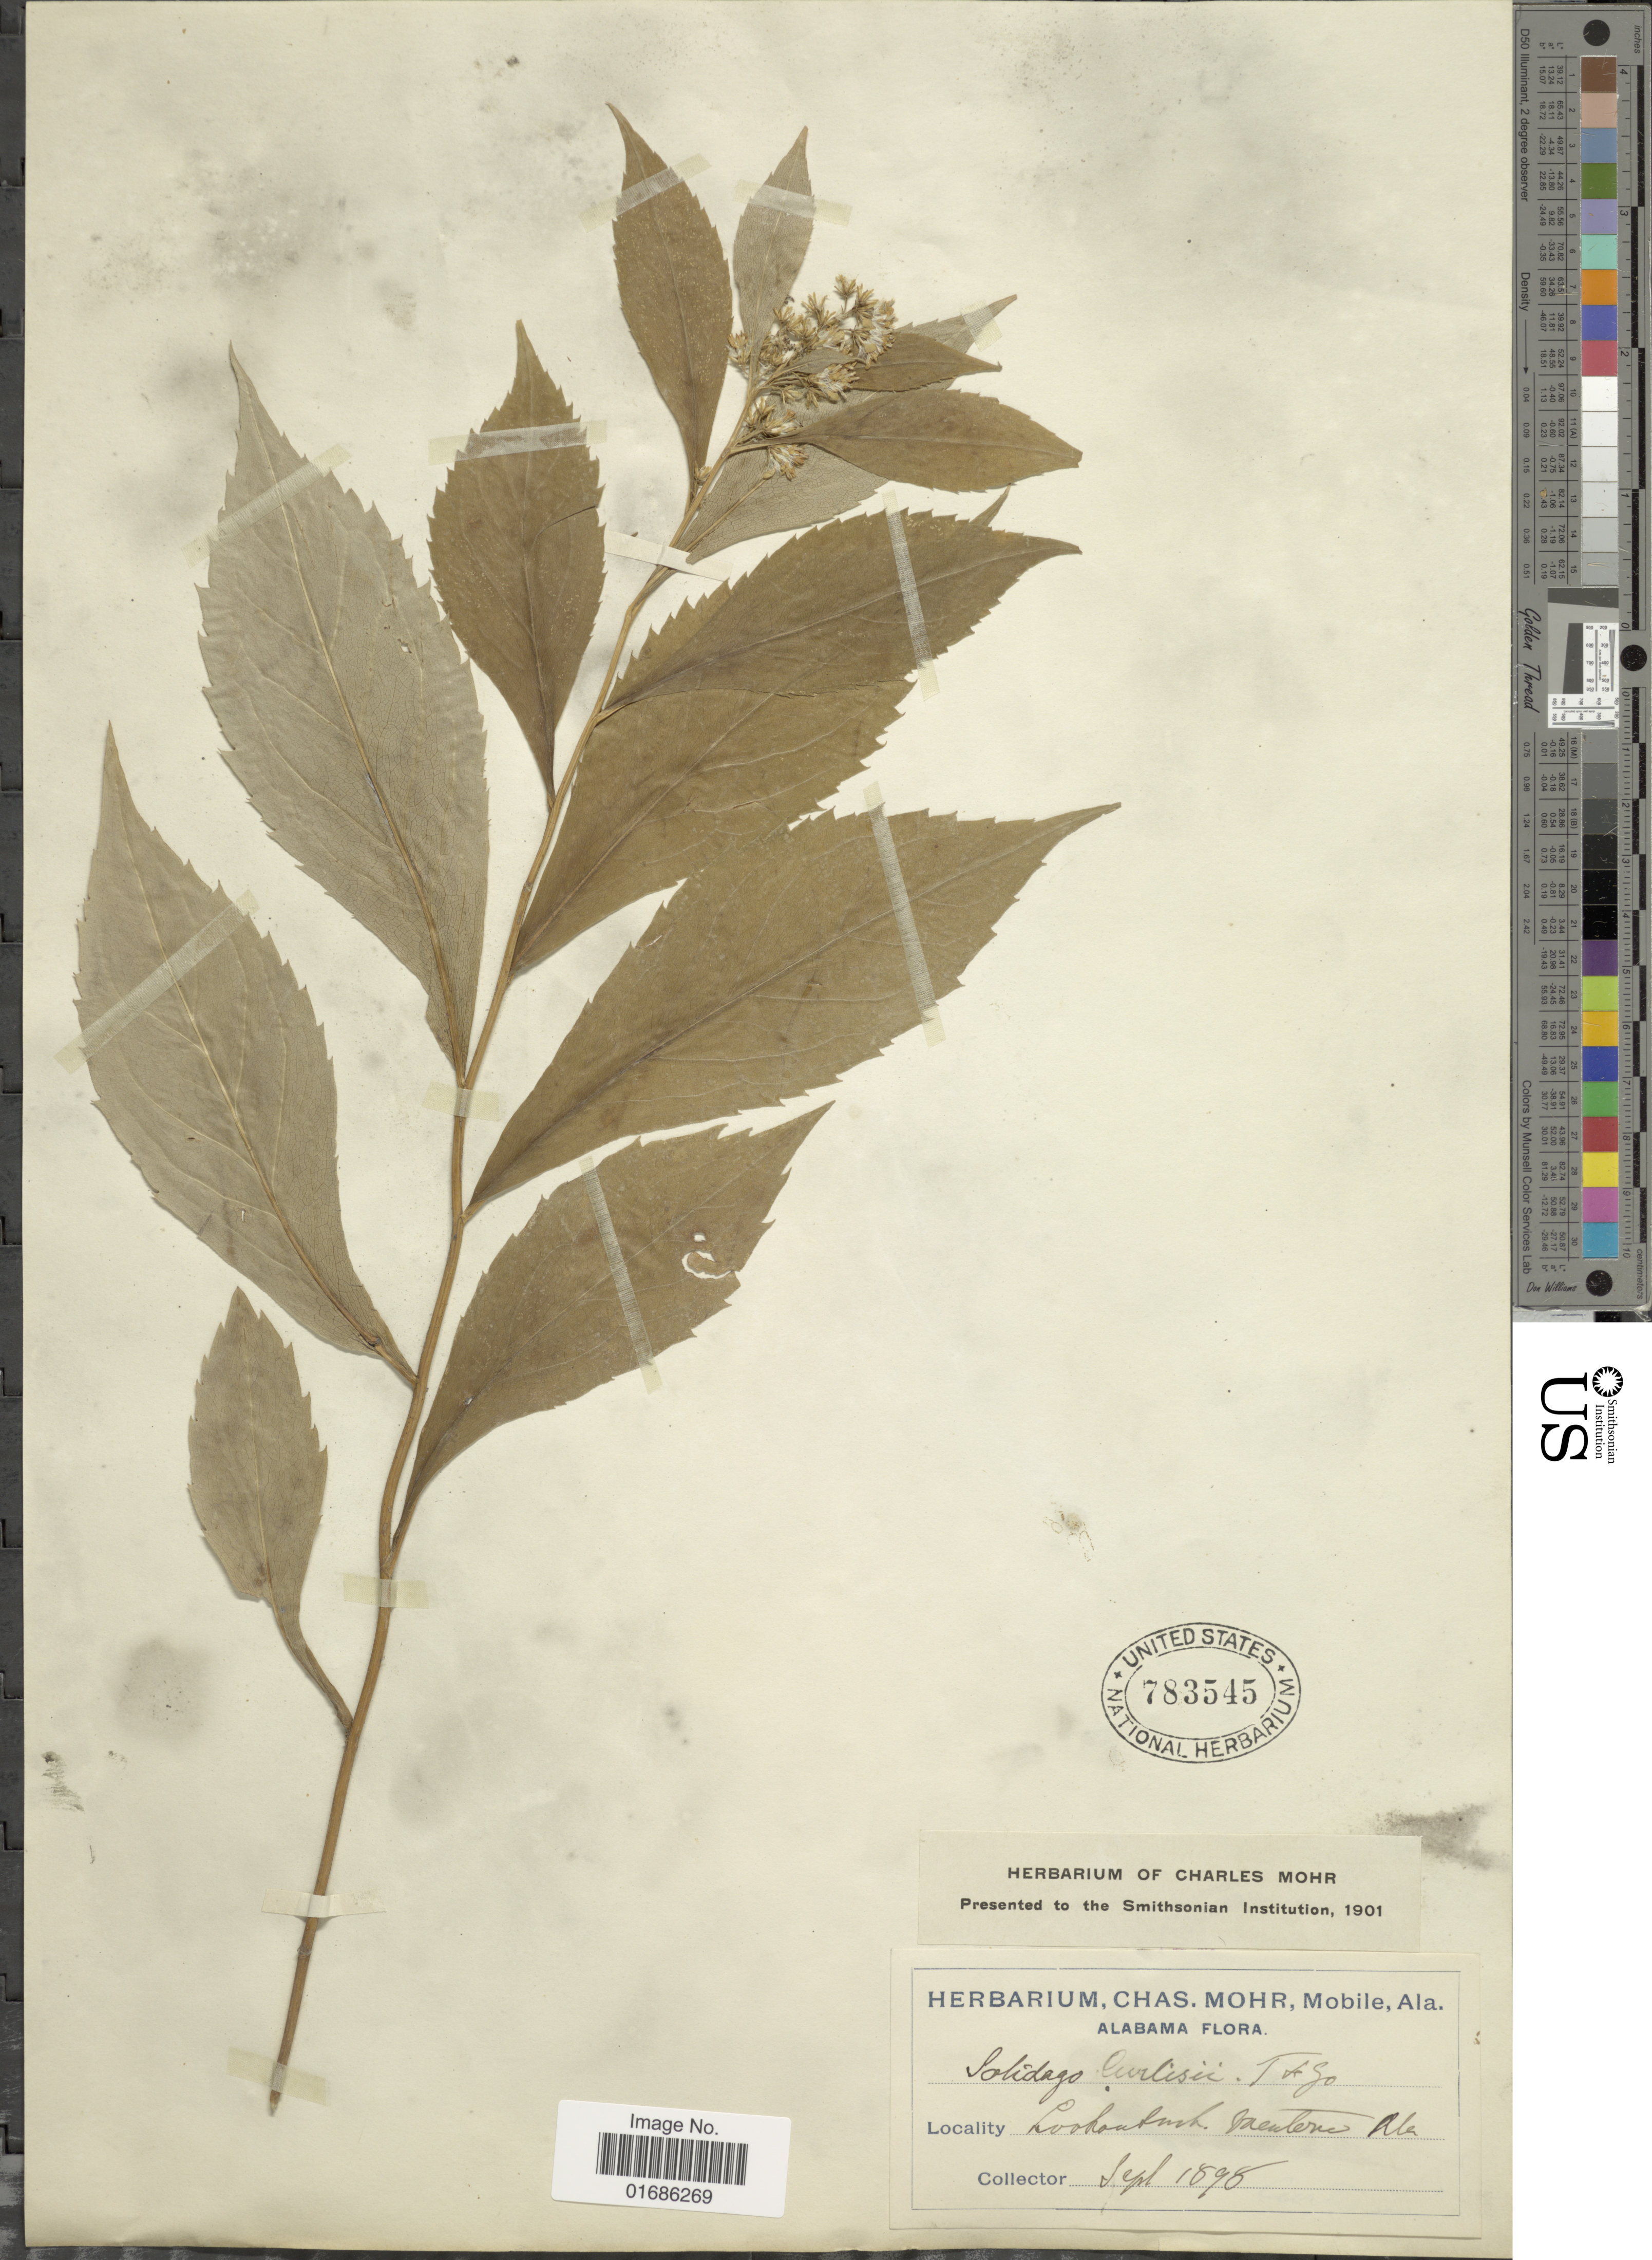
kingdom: Plantae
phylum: Tracheophyta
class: Magnoliopsida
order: Asterales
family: Asteraceae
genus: Solidago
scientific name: Solidago curtisii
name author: Torr. & A. Gray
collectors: ex herb. Charles Mohr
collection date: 1898-09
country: United States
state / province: Alabama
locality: Lookout Mt., Mentone.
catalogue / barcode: US 783545